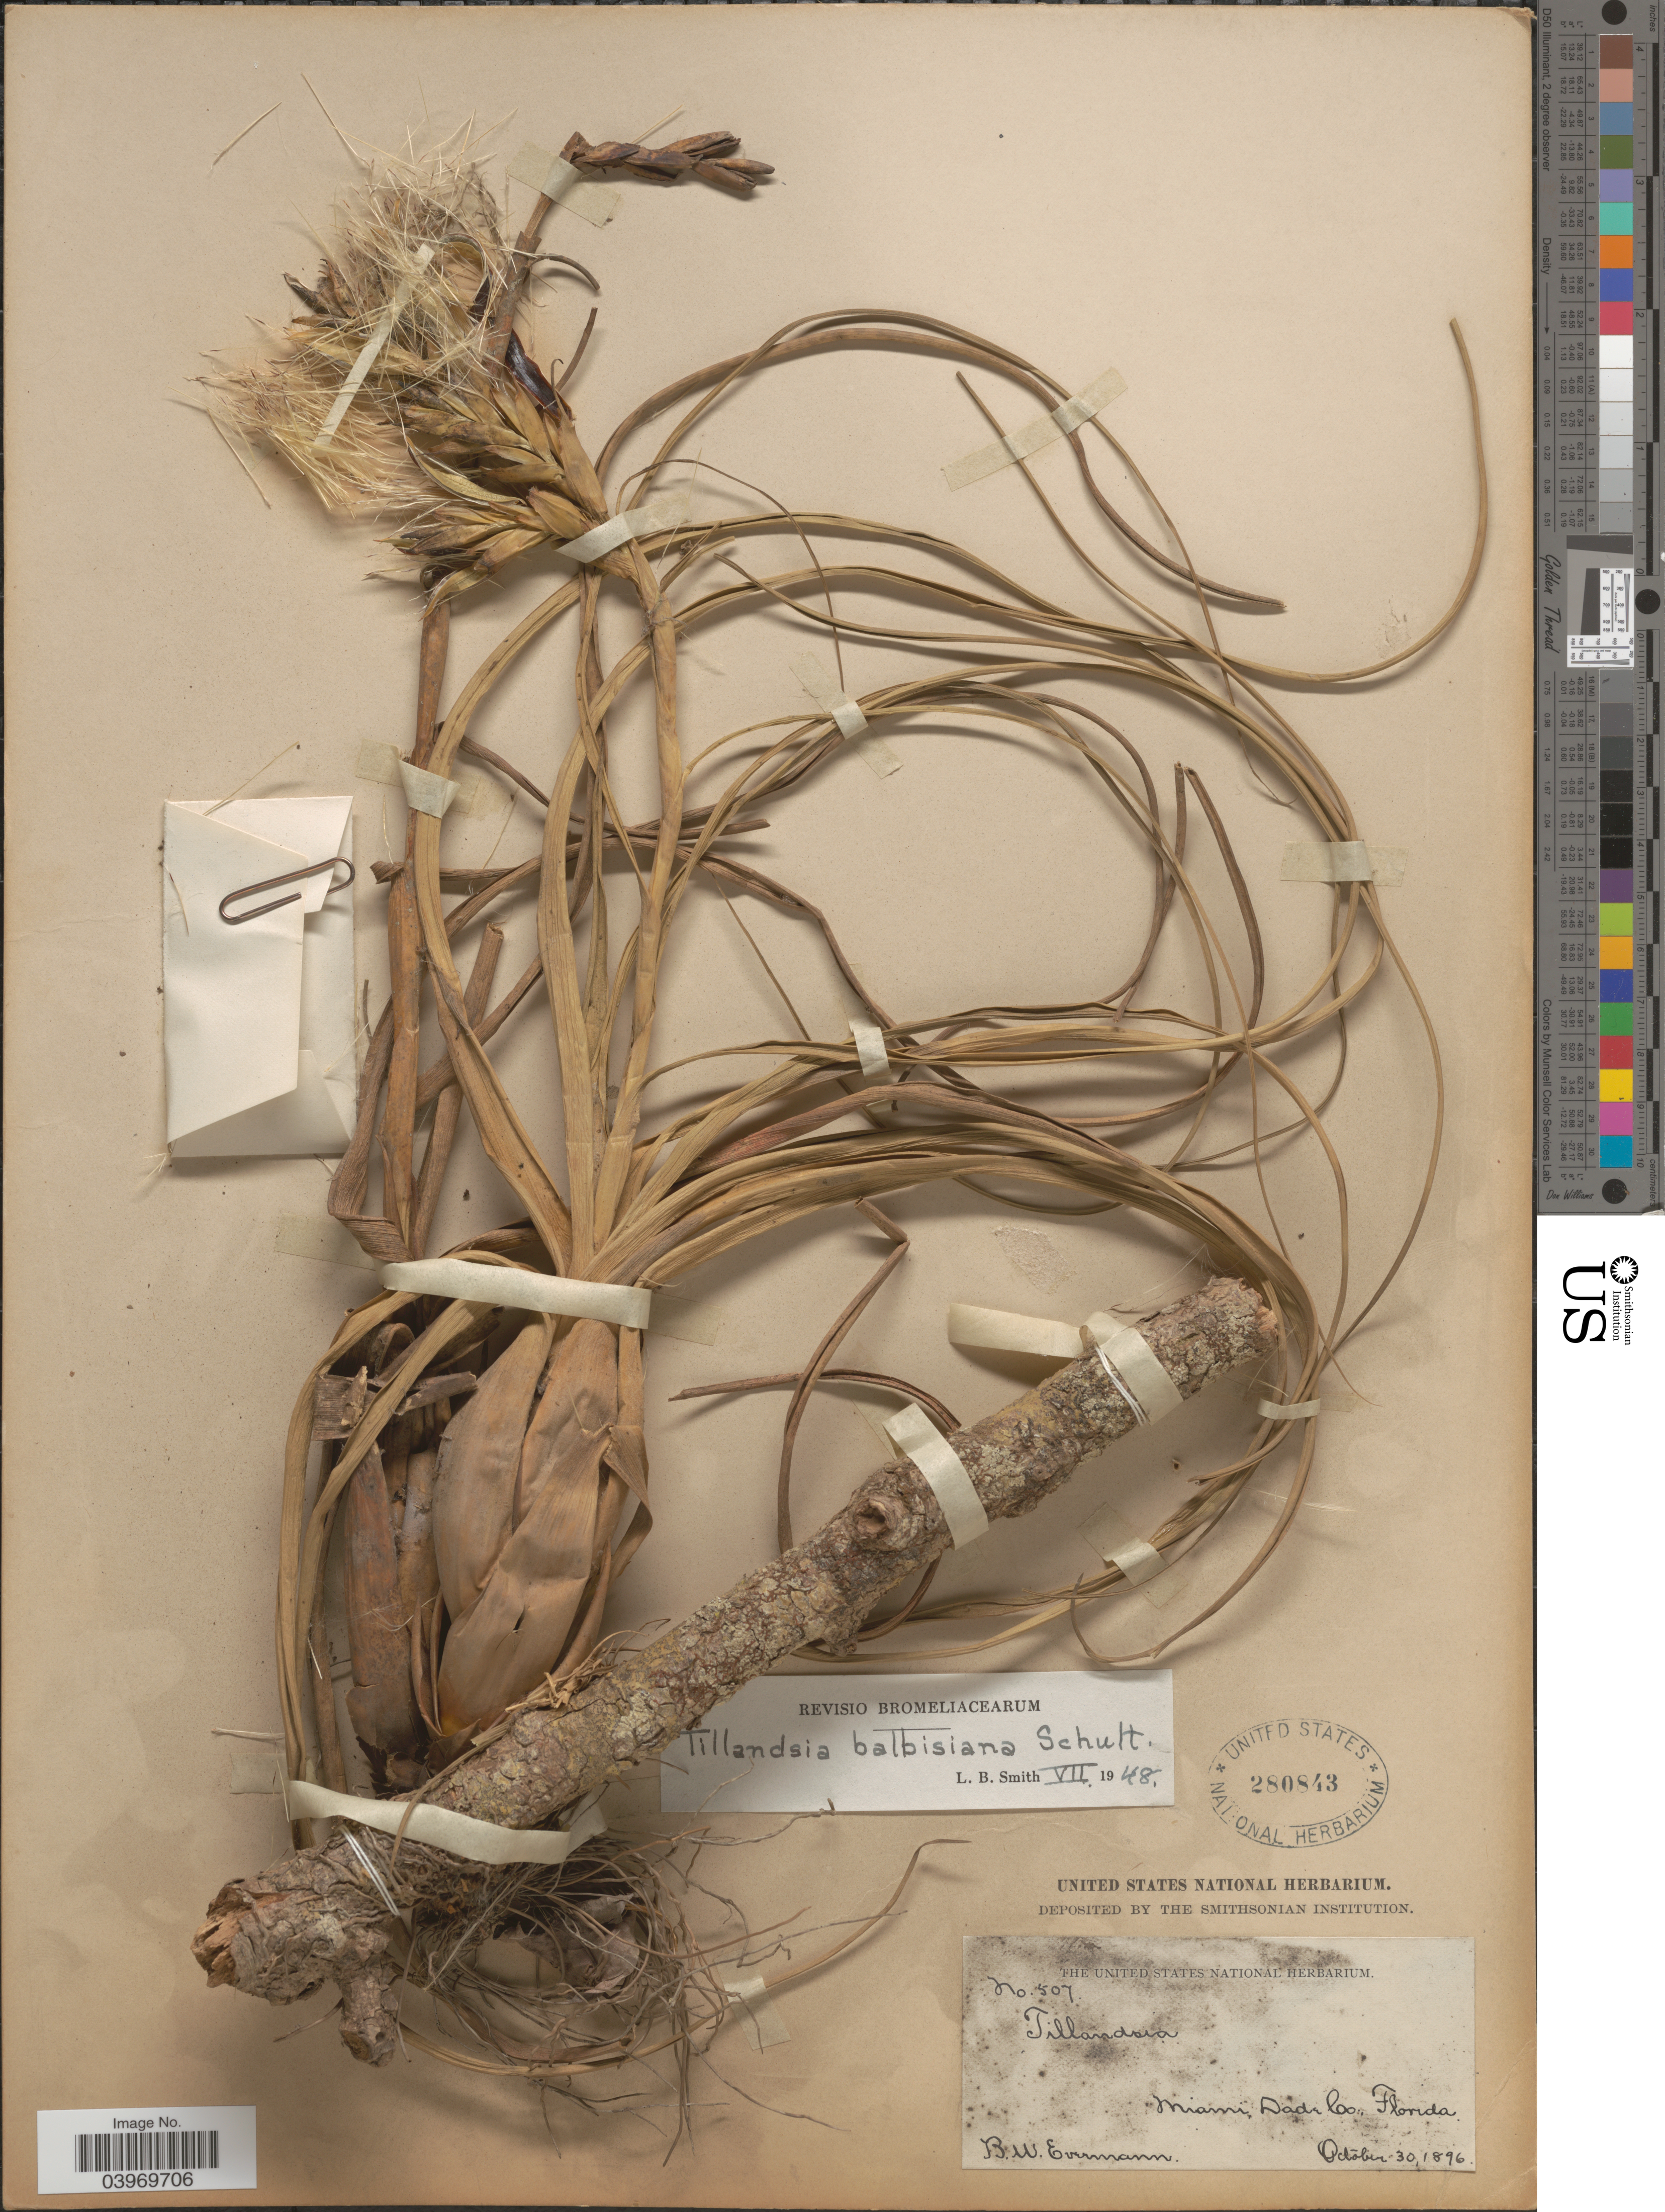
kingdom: Plantae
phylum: Tracheophyta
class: Liliopsida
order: Poales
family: Bromeliaceae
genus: Tillandsia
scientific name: Tillandsia balbisiana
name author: Schult. f.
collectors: B. W. Evermann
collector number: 507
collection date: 1896-10-30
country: United States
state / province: Florida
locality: Miami, Dade Co.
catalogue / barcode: US 280843